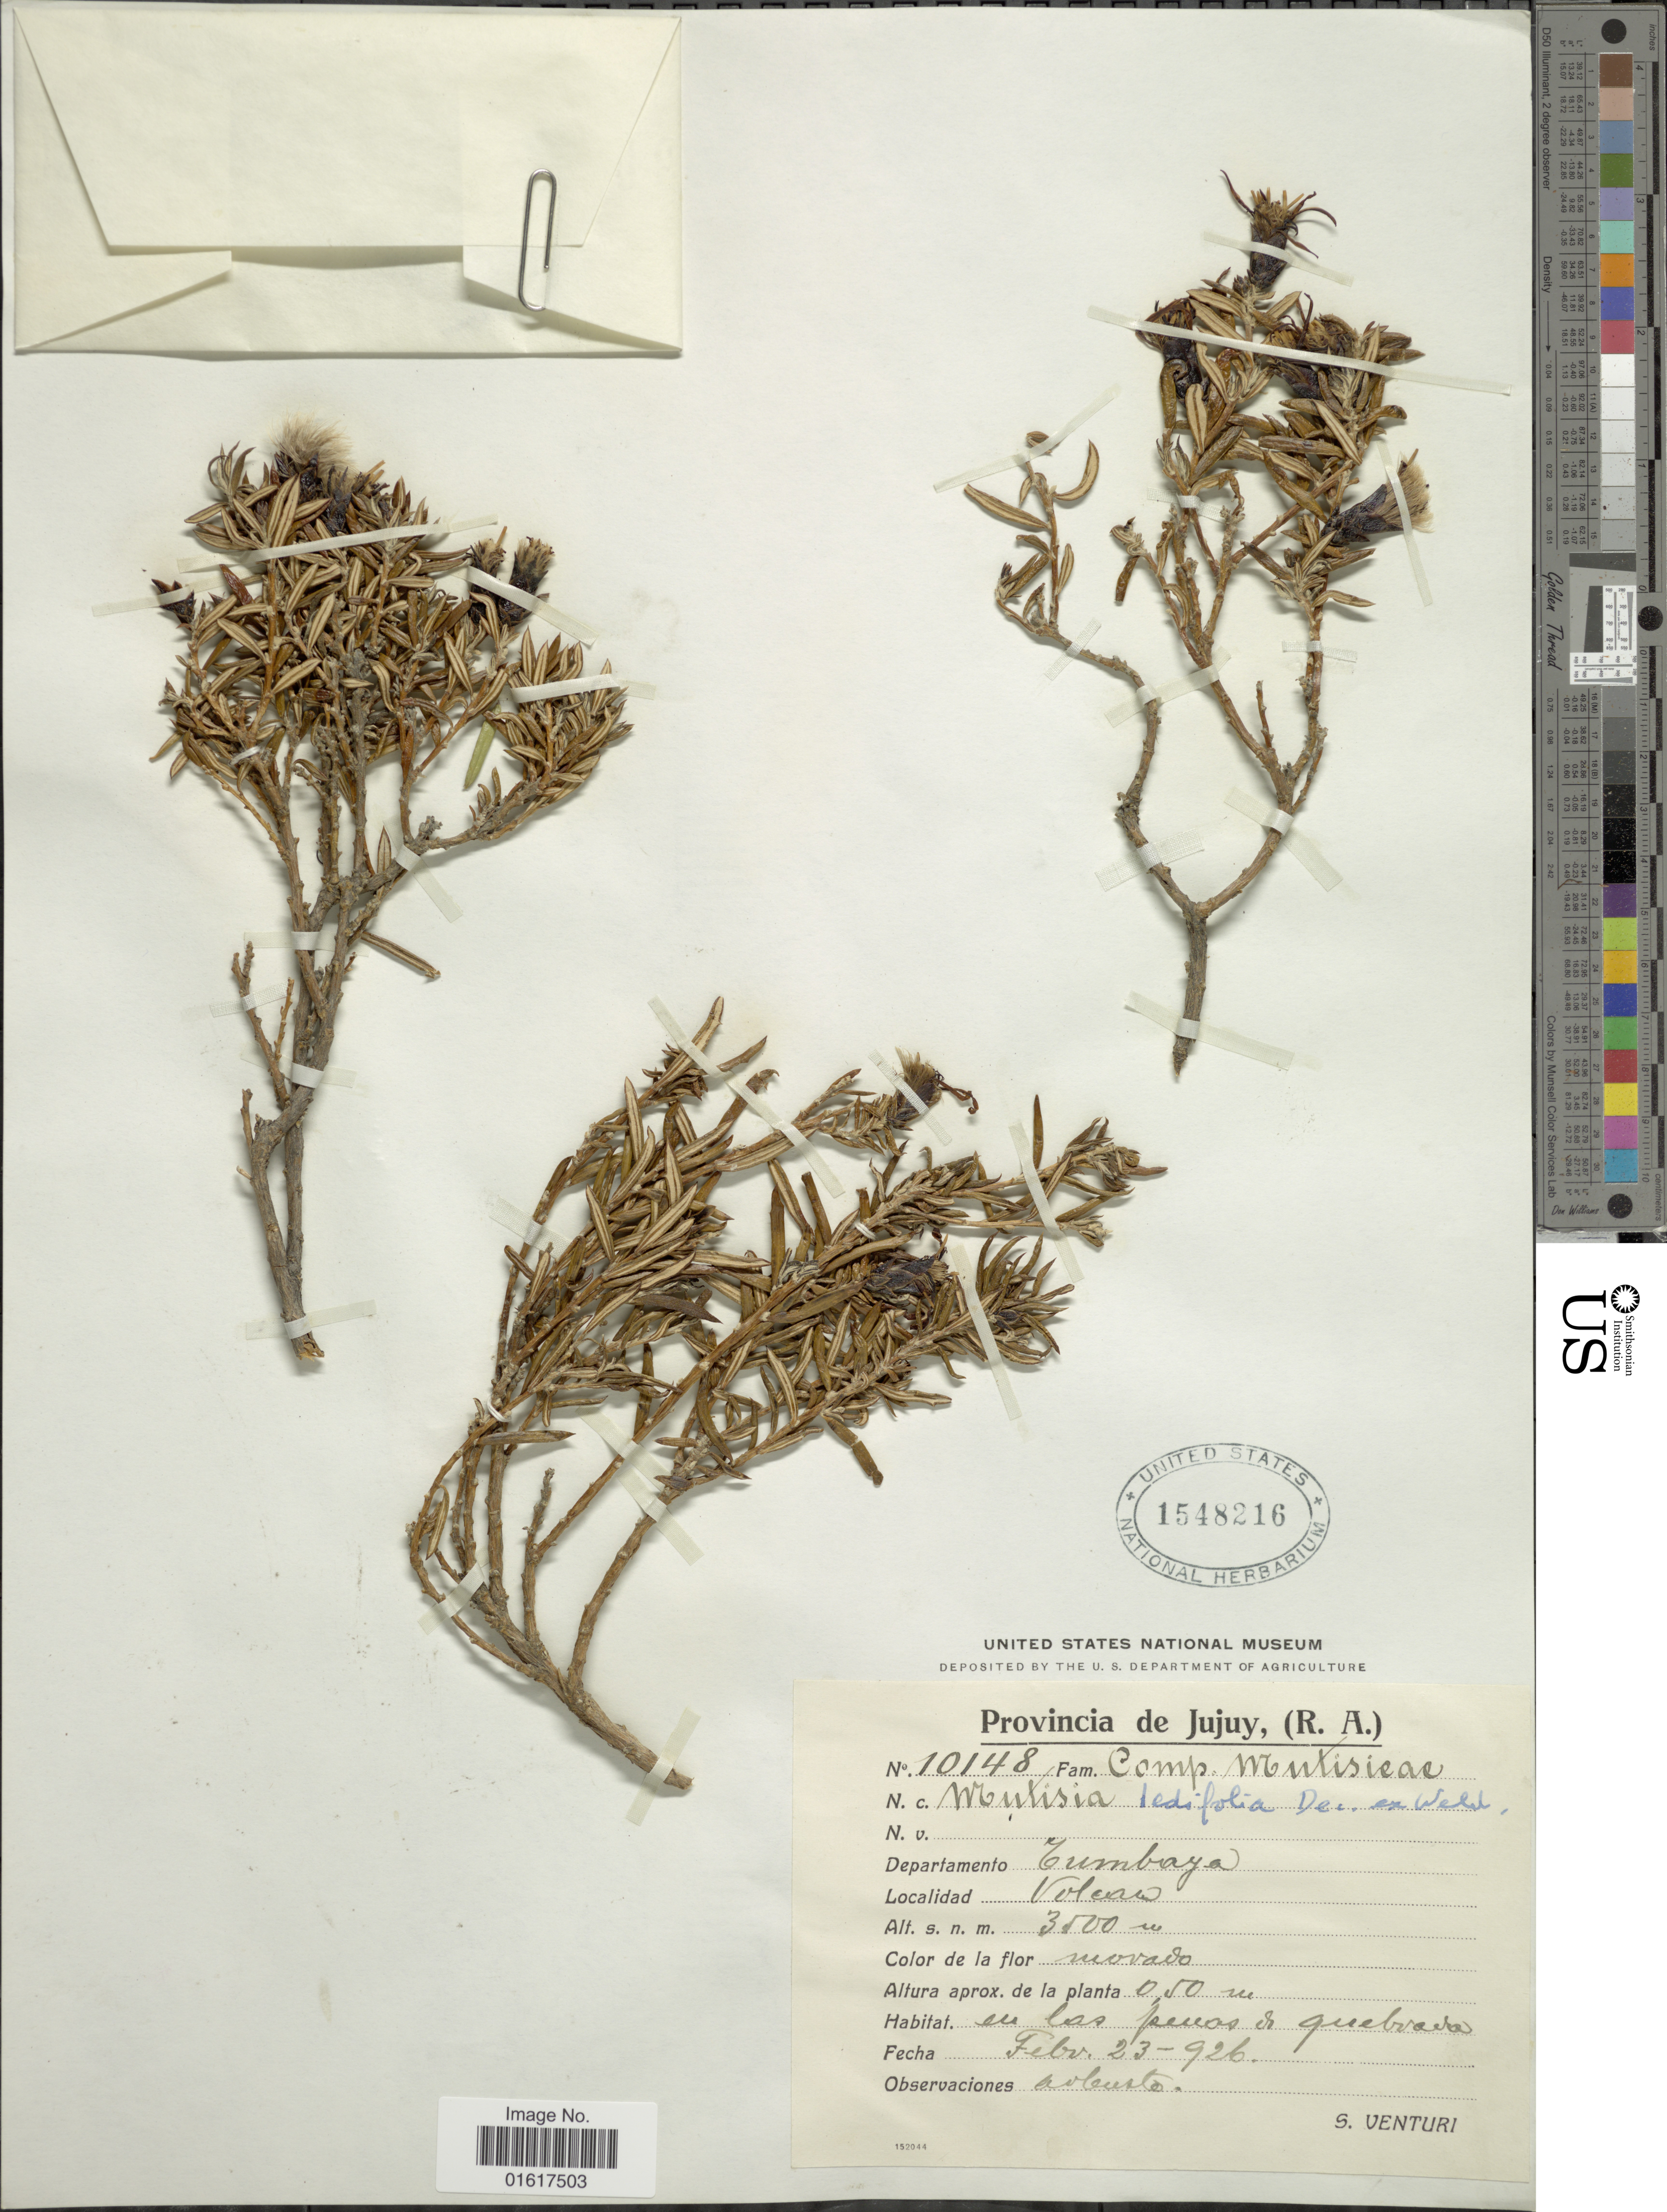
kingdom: Plantae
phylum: Tracheophyta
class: Magnoliopsida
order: Asterales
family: Asteraceae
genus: Mutisia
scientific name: Mutisia ledifolia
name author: Decne. ex Wedd.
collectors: S. Venturi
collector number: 10148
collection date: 1926-02-23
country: Argentina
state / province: Jujuy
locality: Departamento Tumbaya. Volcano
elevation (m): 3500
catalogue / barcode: US 1548216